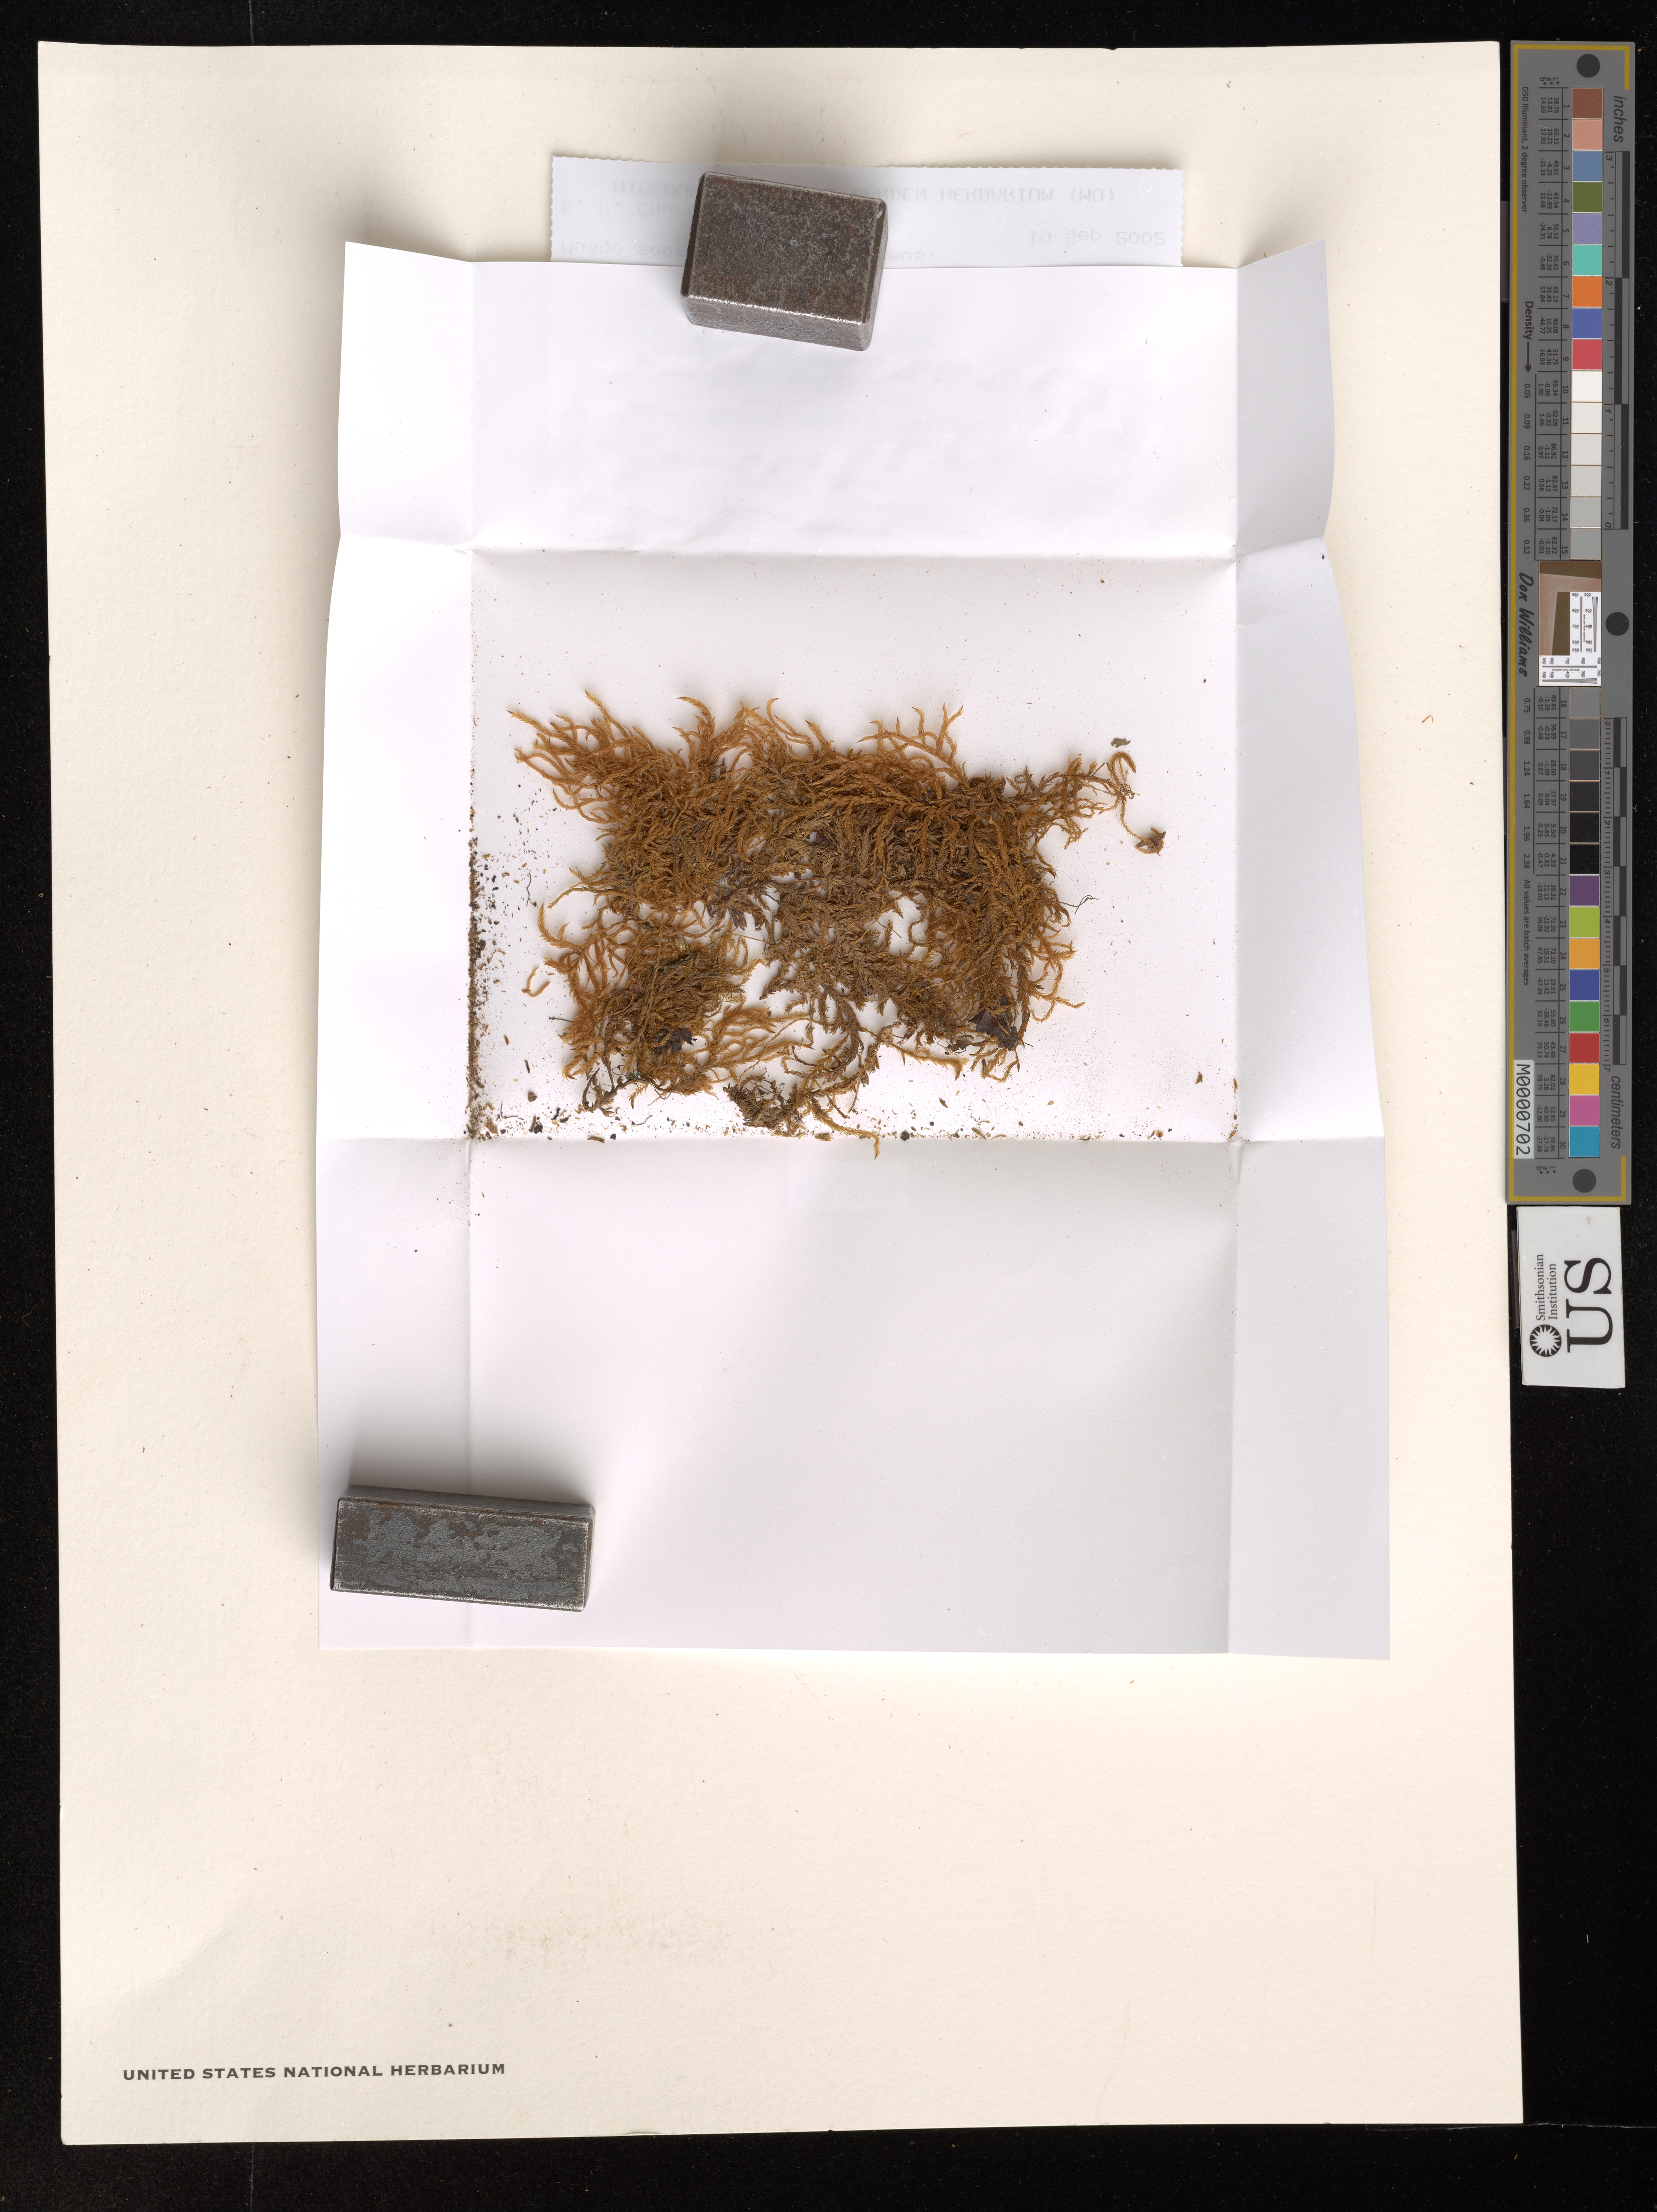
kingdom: Plantae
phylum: Bryophyta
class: Bryopsida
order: Hypnales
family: Hylocomiaceae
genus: Pleurozium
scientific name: Pleurozium schreberi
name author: (Brid.) Mitt.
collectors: S. Churchill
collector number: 22017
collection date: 2002-09-10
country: Bolivia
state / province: Santa Cruz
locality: Manuel Maria Caballero. Serranía de Siberia. Laguna poco este de Siberia (37 km este de Comarapa). <22007-22047>.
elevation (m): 2880